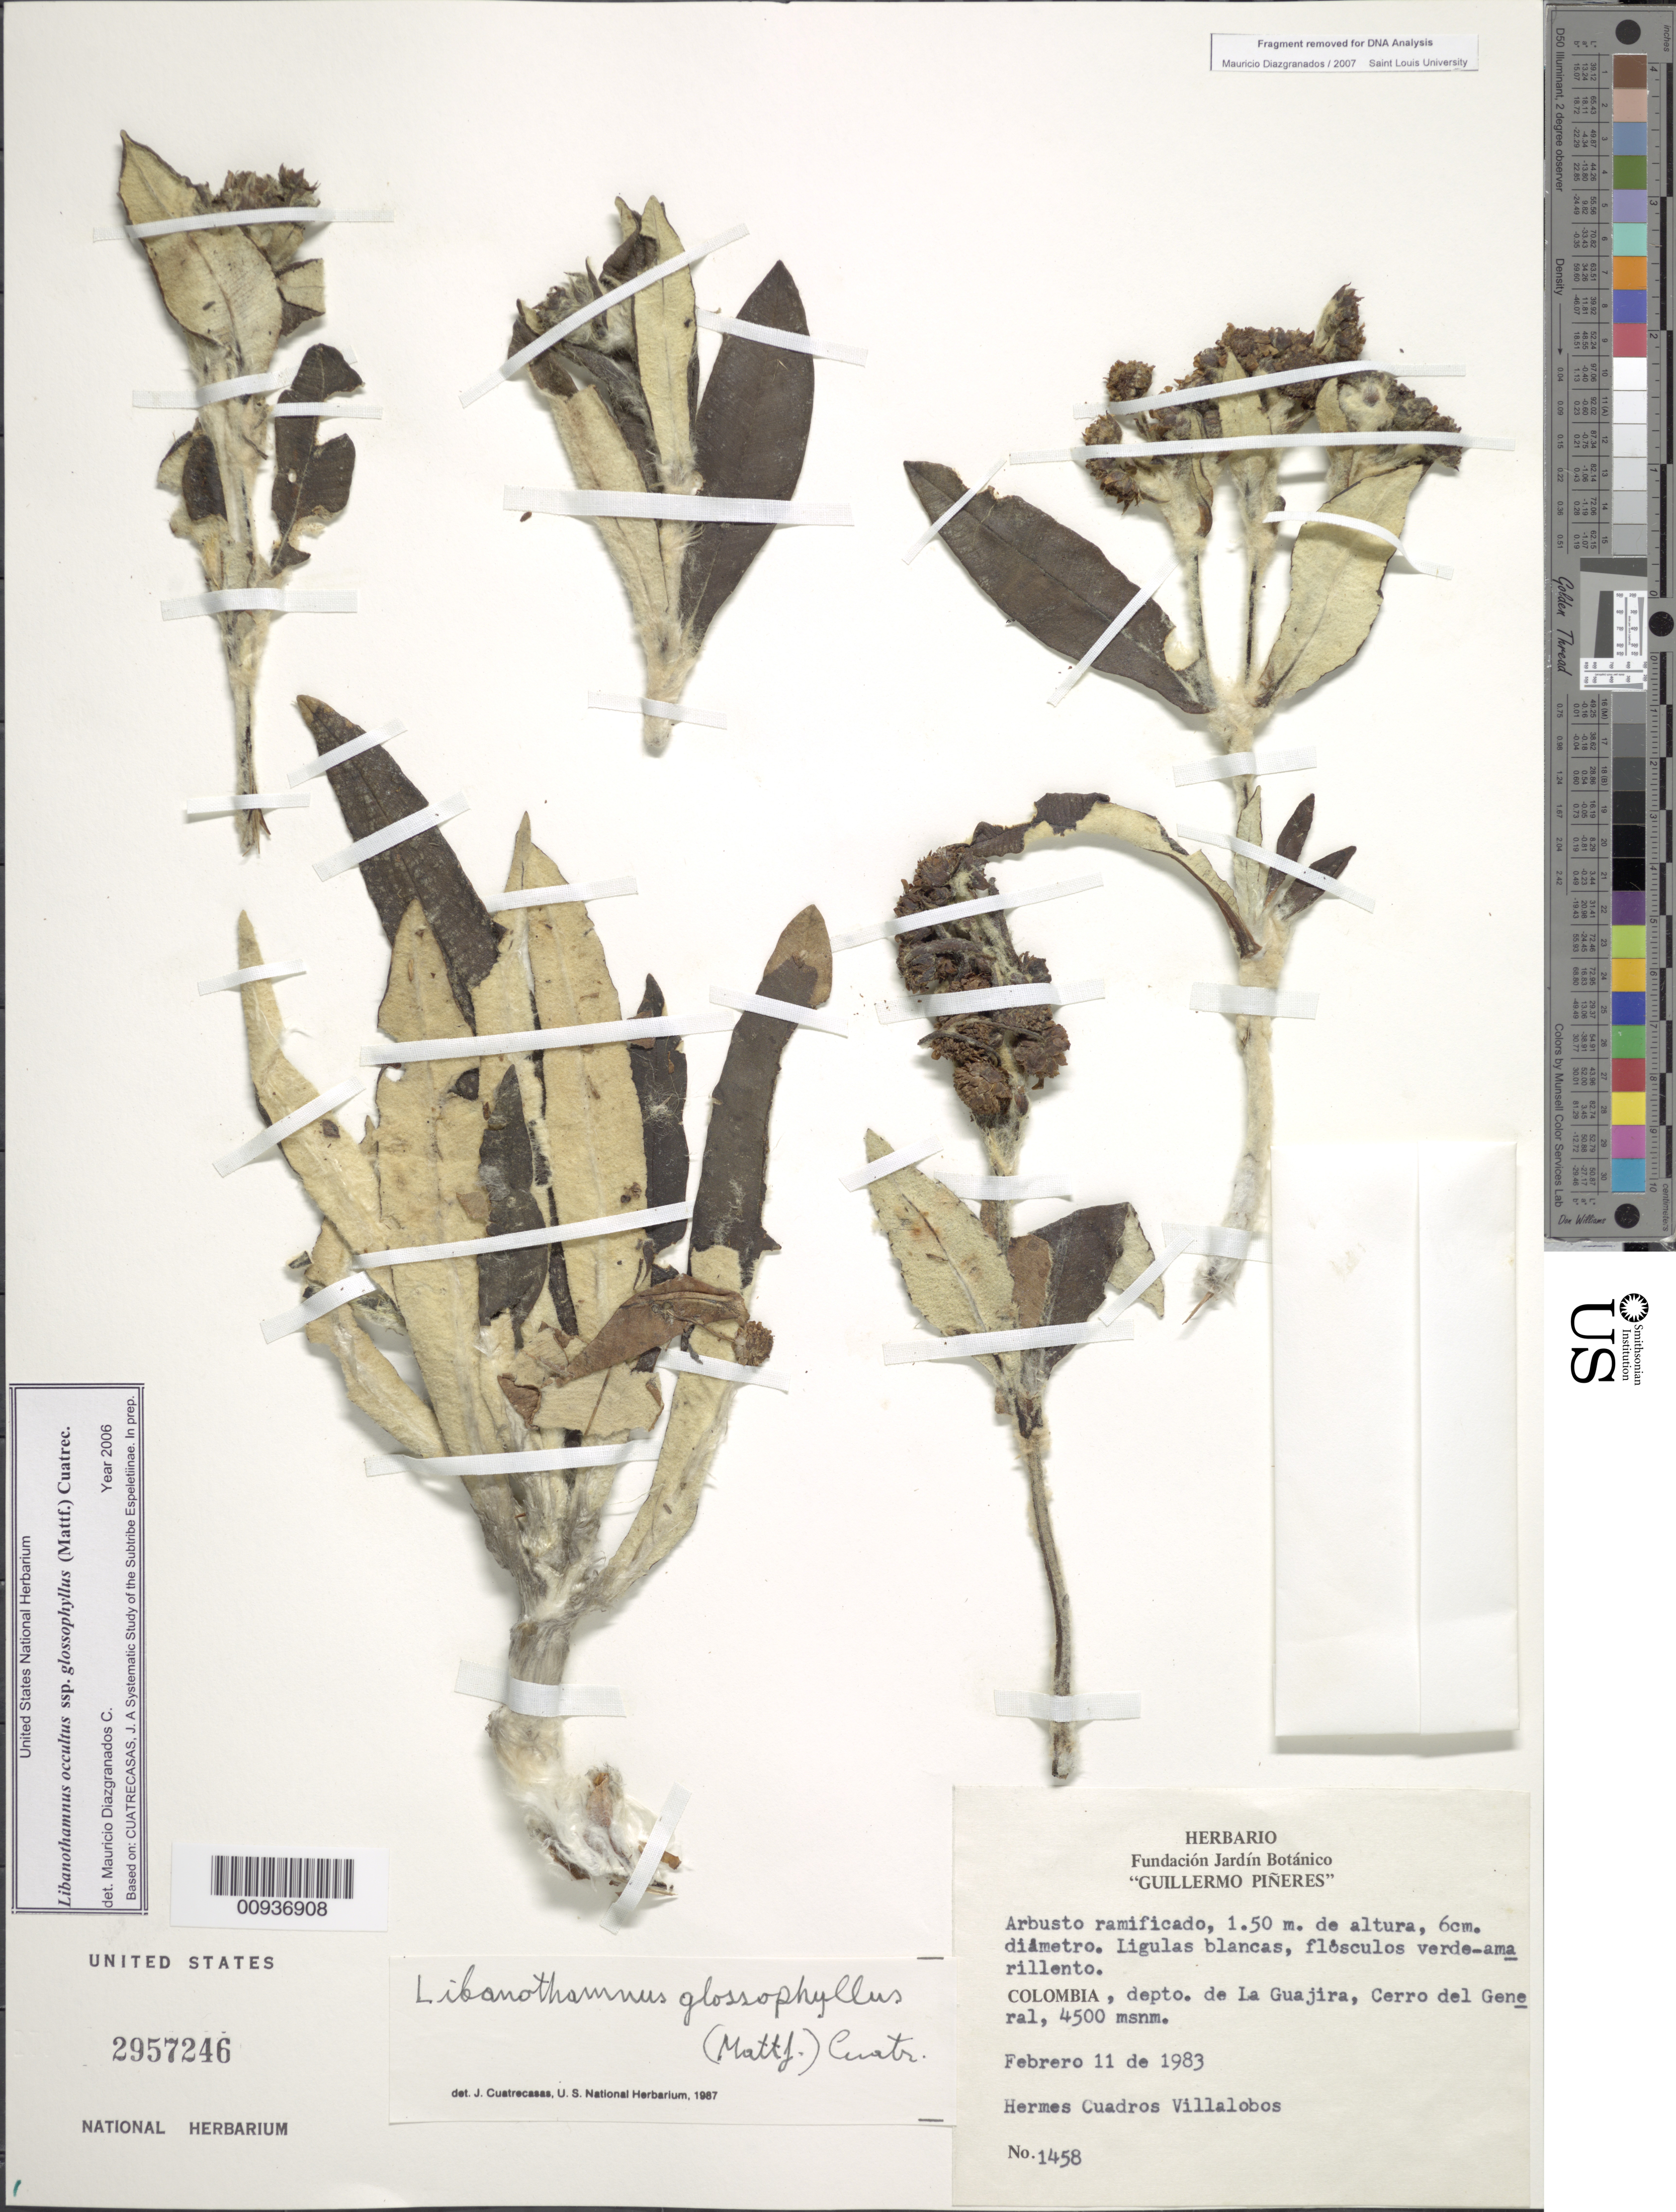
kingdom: Plantae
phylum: Tracheophyta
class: Magnoliopsida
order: Asterales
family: Asteraceae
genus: Libanothamnus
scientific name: Libanothamnus occultus subsp. glossophyllus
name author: (Mattf.) Cuatrec.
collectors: H. M. Villalobos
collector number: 1458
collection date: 1983-02-11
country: Colombia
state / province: La Guajira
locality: Cerro del General.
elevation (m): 4500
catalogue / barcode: US 2957246